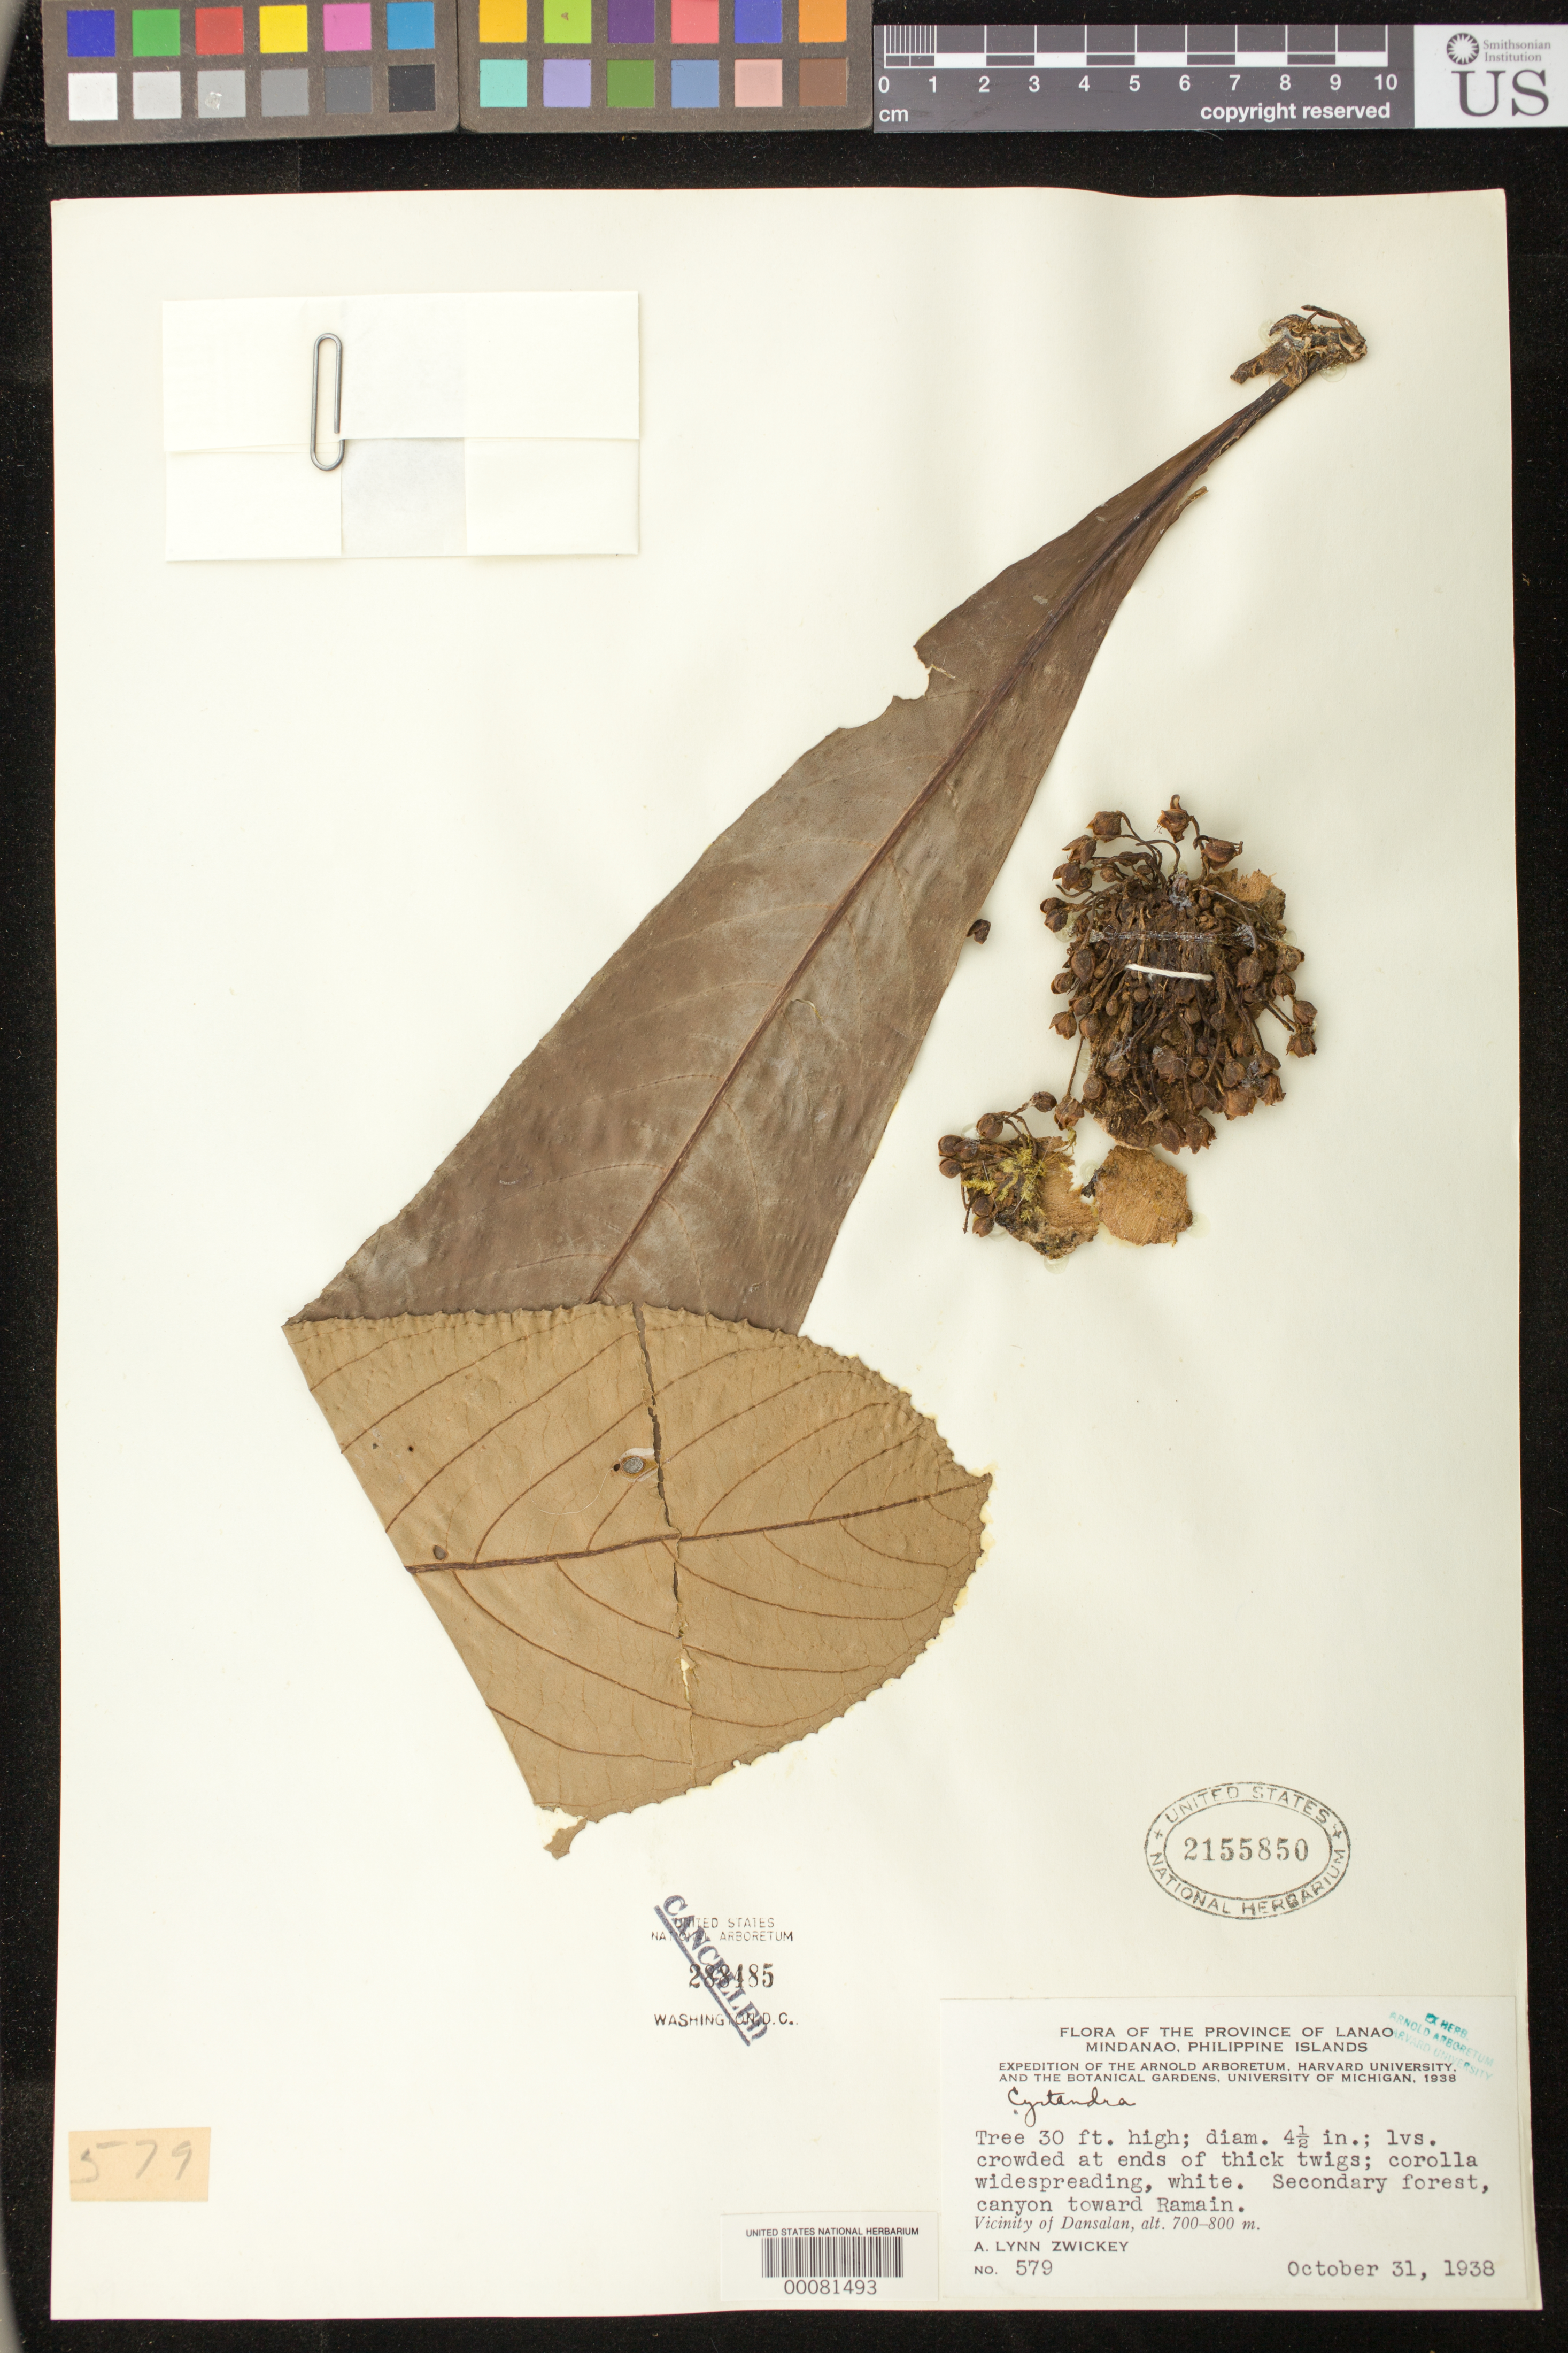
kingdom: Plantae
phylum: Tracheophyta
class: Magnoliopsida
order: Lamiales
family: Gesneriaceae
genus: Cyrtandra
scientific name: Cyrtandra sp.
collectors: A. Zwickey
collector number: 579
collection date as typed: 31 Oct 1938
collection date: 1938-10-31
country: Philippines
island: Mindanao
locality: Vicinity of dansalan, lanao province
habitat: Secondary forest, canyon toward ramain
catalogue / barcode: US 2155850